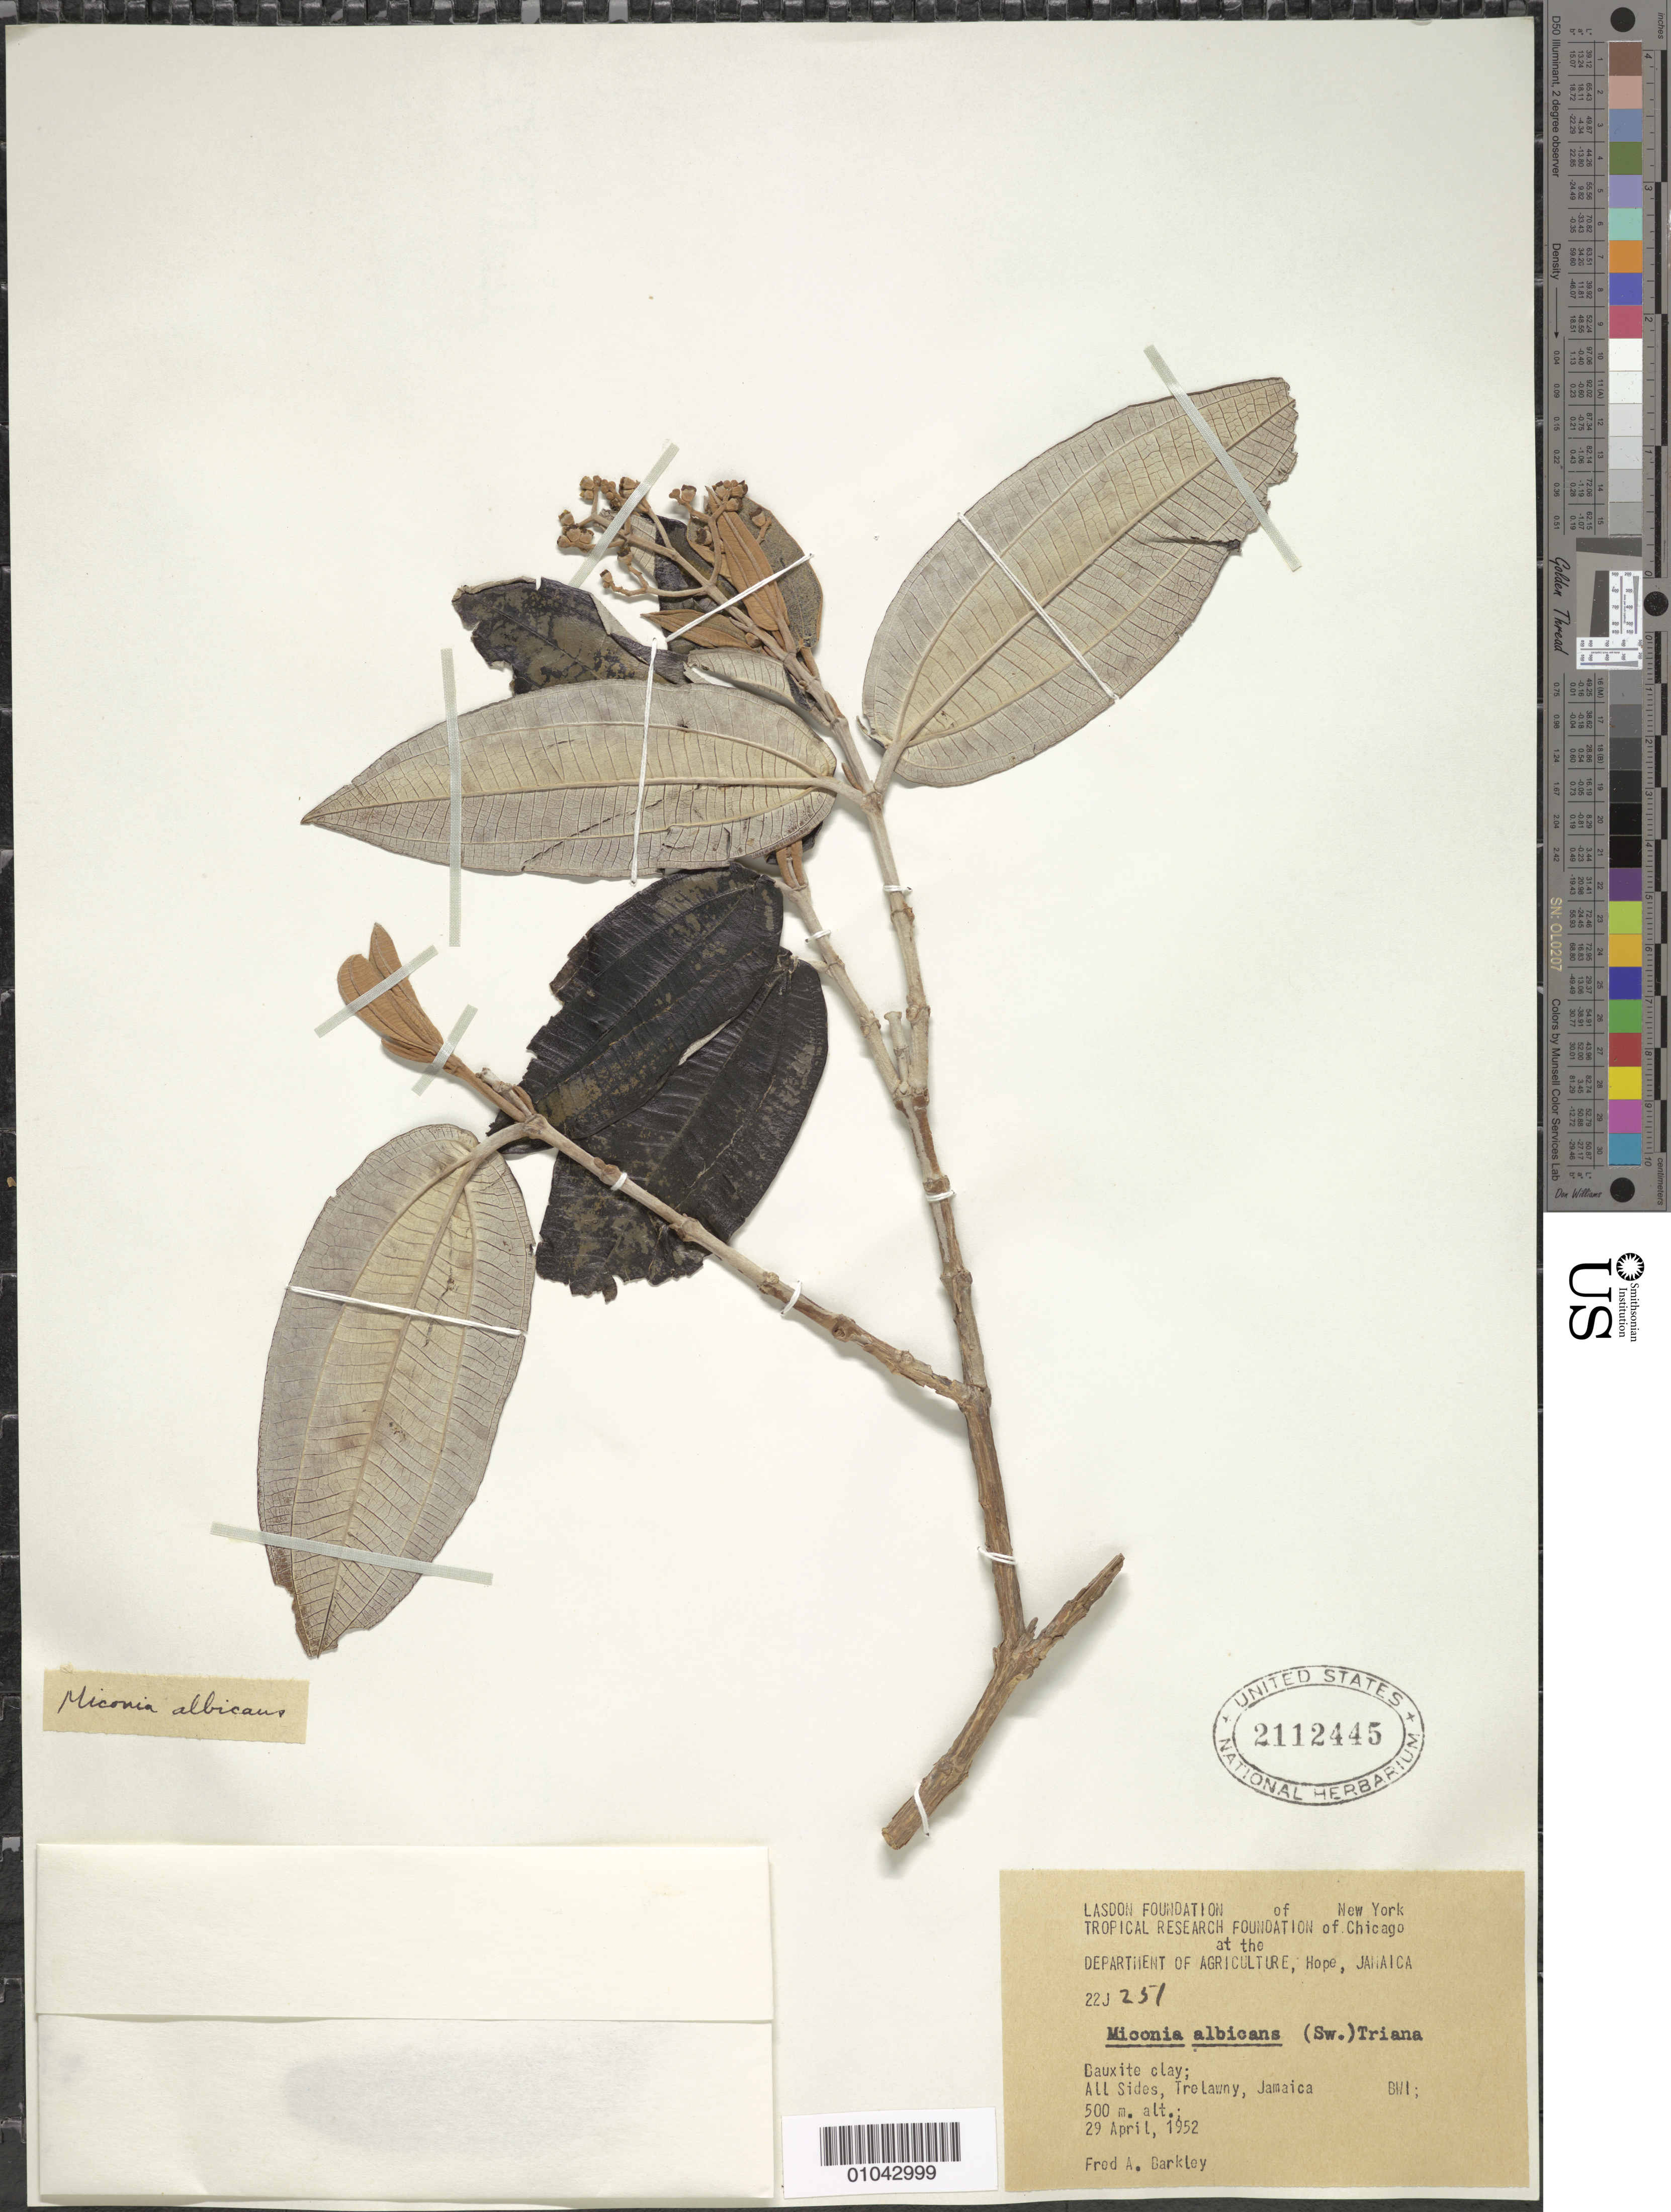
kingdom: Plantae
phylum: Tracheophyta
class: Magnoliopsida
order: Myrtales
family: Melastomataceae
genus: Miconia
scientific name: Miconia albicans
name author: (Sw.) Triana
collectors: F. A. Barkley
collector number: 251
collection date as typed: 29 Apr 1952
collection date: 1952-04-29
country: Jamaica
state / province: Trelawny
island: Jamaica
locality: All Sides [?]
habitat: Bauxite clay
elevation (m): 500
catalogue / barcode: US 2112445